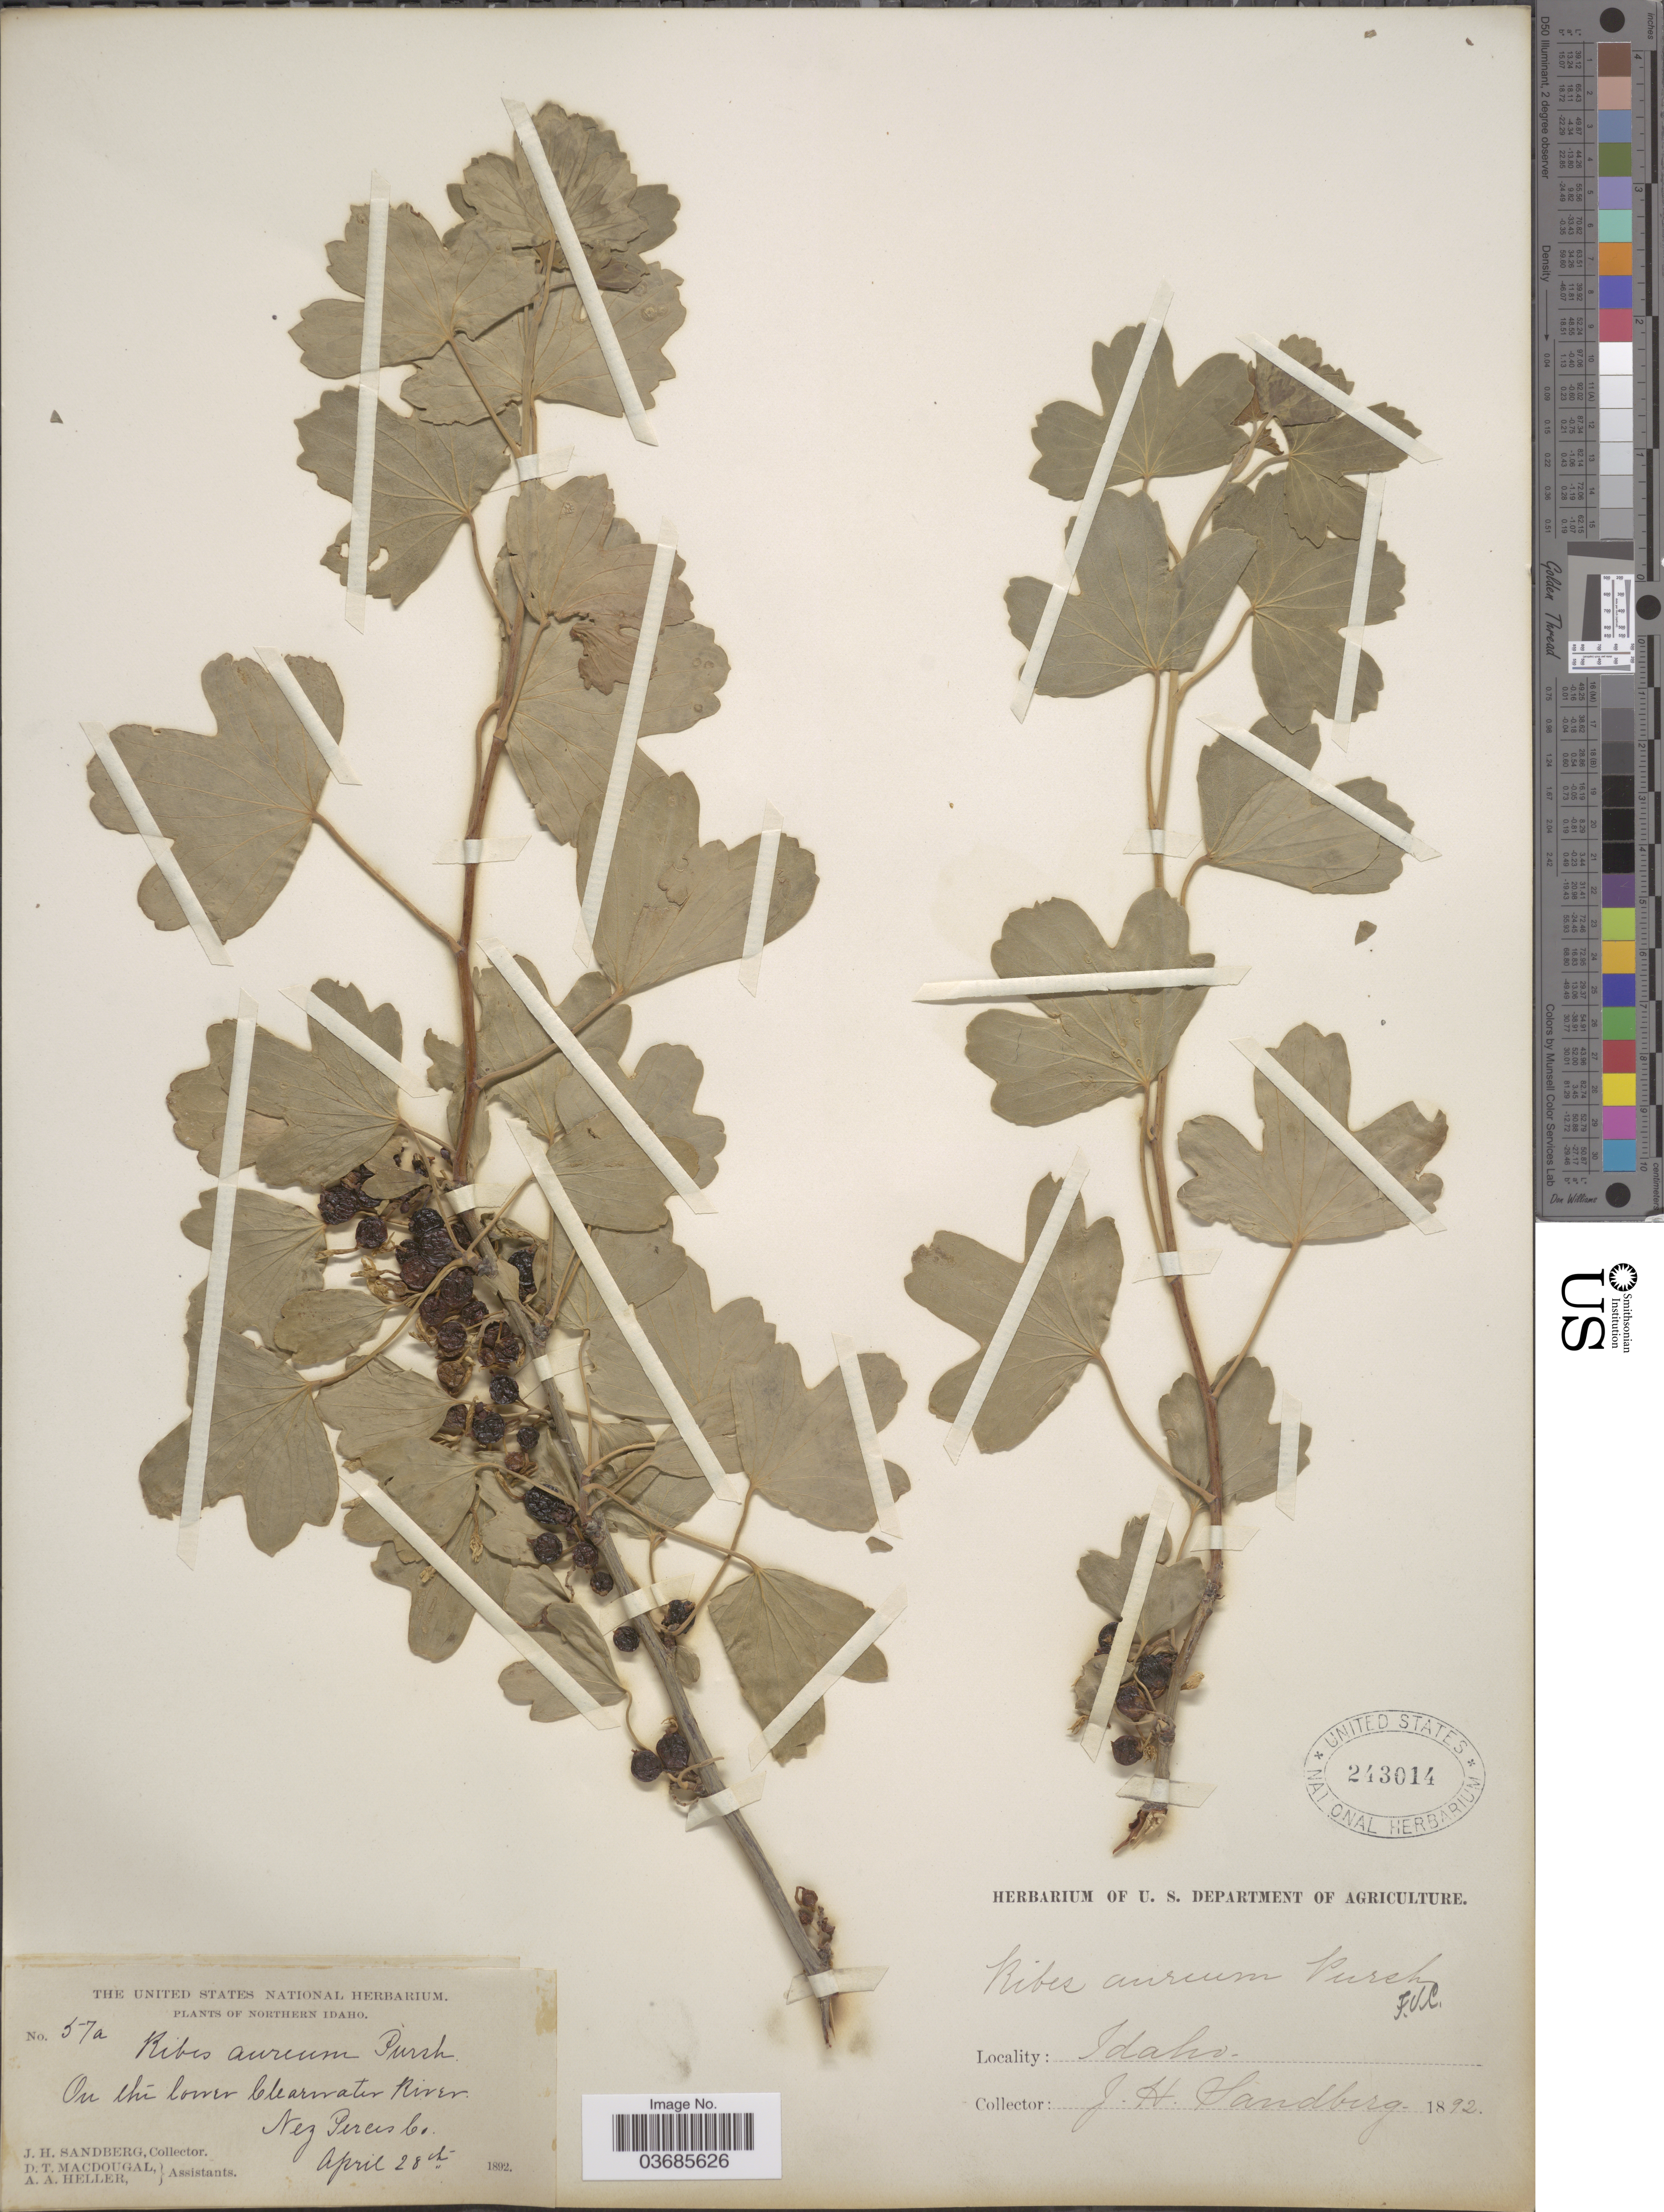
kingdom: Plantae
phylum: Tracheophyta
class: Magnoliopsida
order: Saxifragales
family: Grossulariaceae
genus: Ribes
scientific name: Ribes aureum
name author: Pursh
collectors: J. H. Sandberg, D. T. MacDougal & A. A. Heller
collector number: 57a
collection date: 1892-04-28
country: United States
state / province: Idaho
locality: Northern Idaho. On the lower Clearwater River. Nez Perces Co.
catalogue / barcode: US 243014